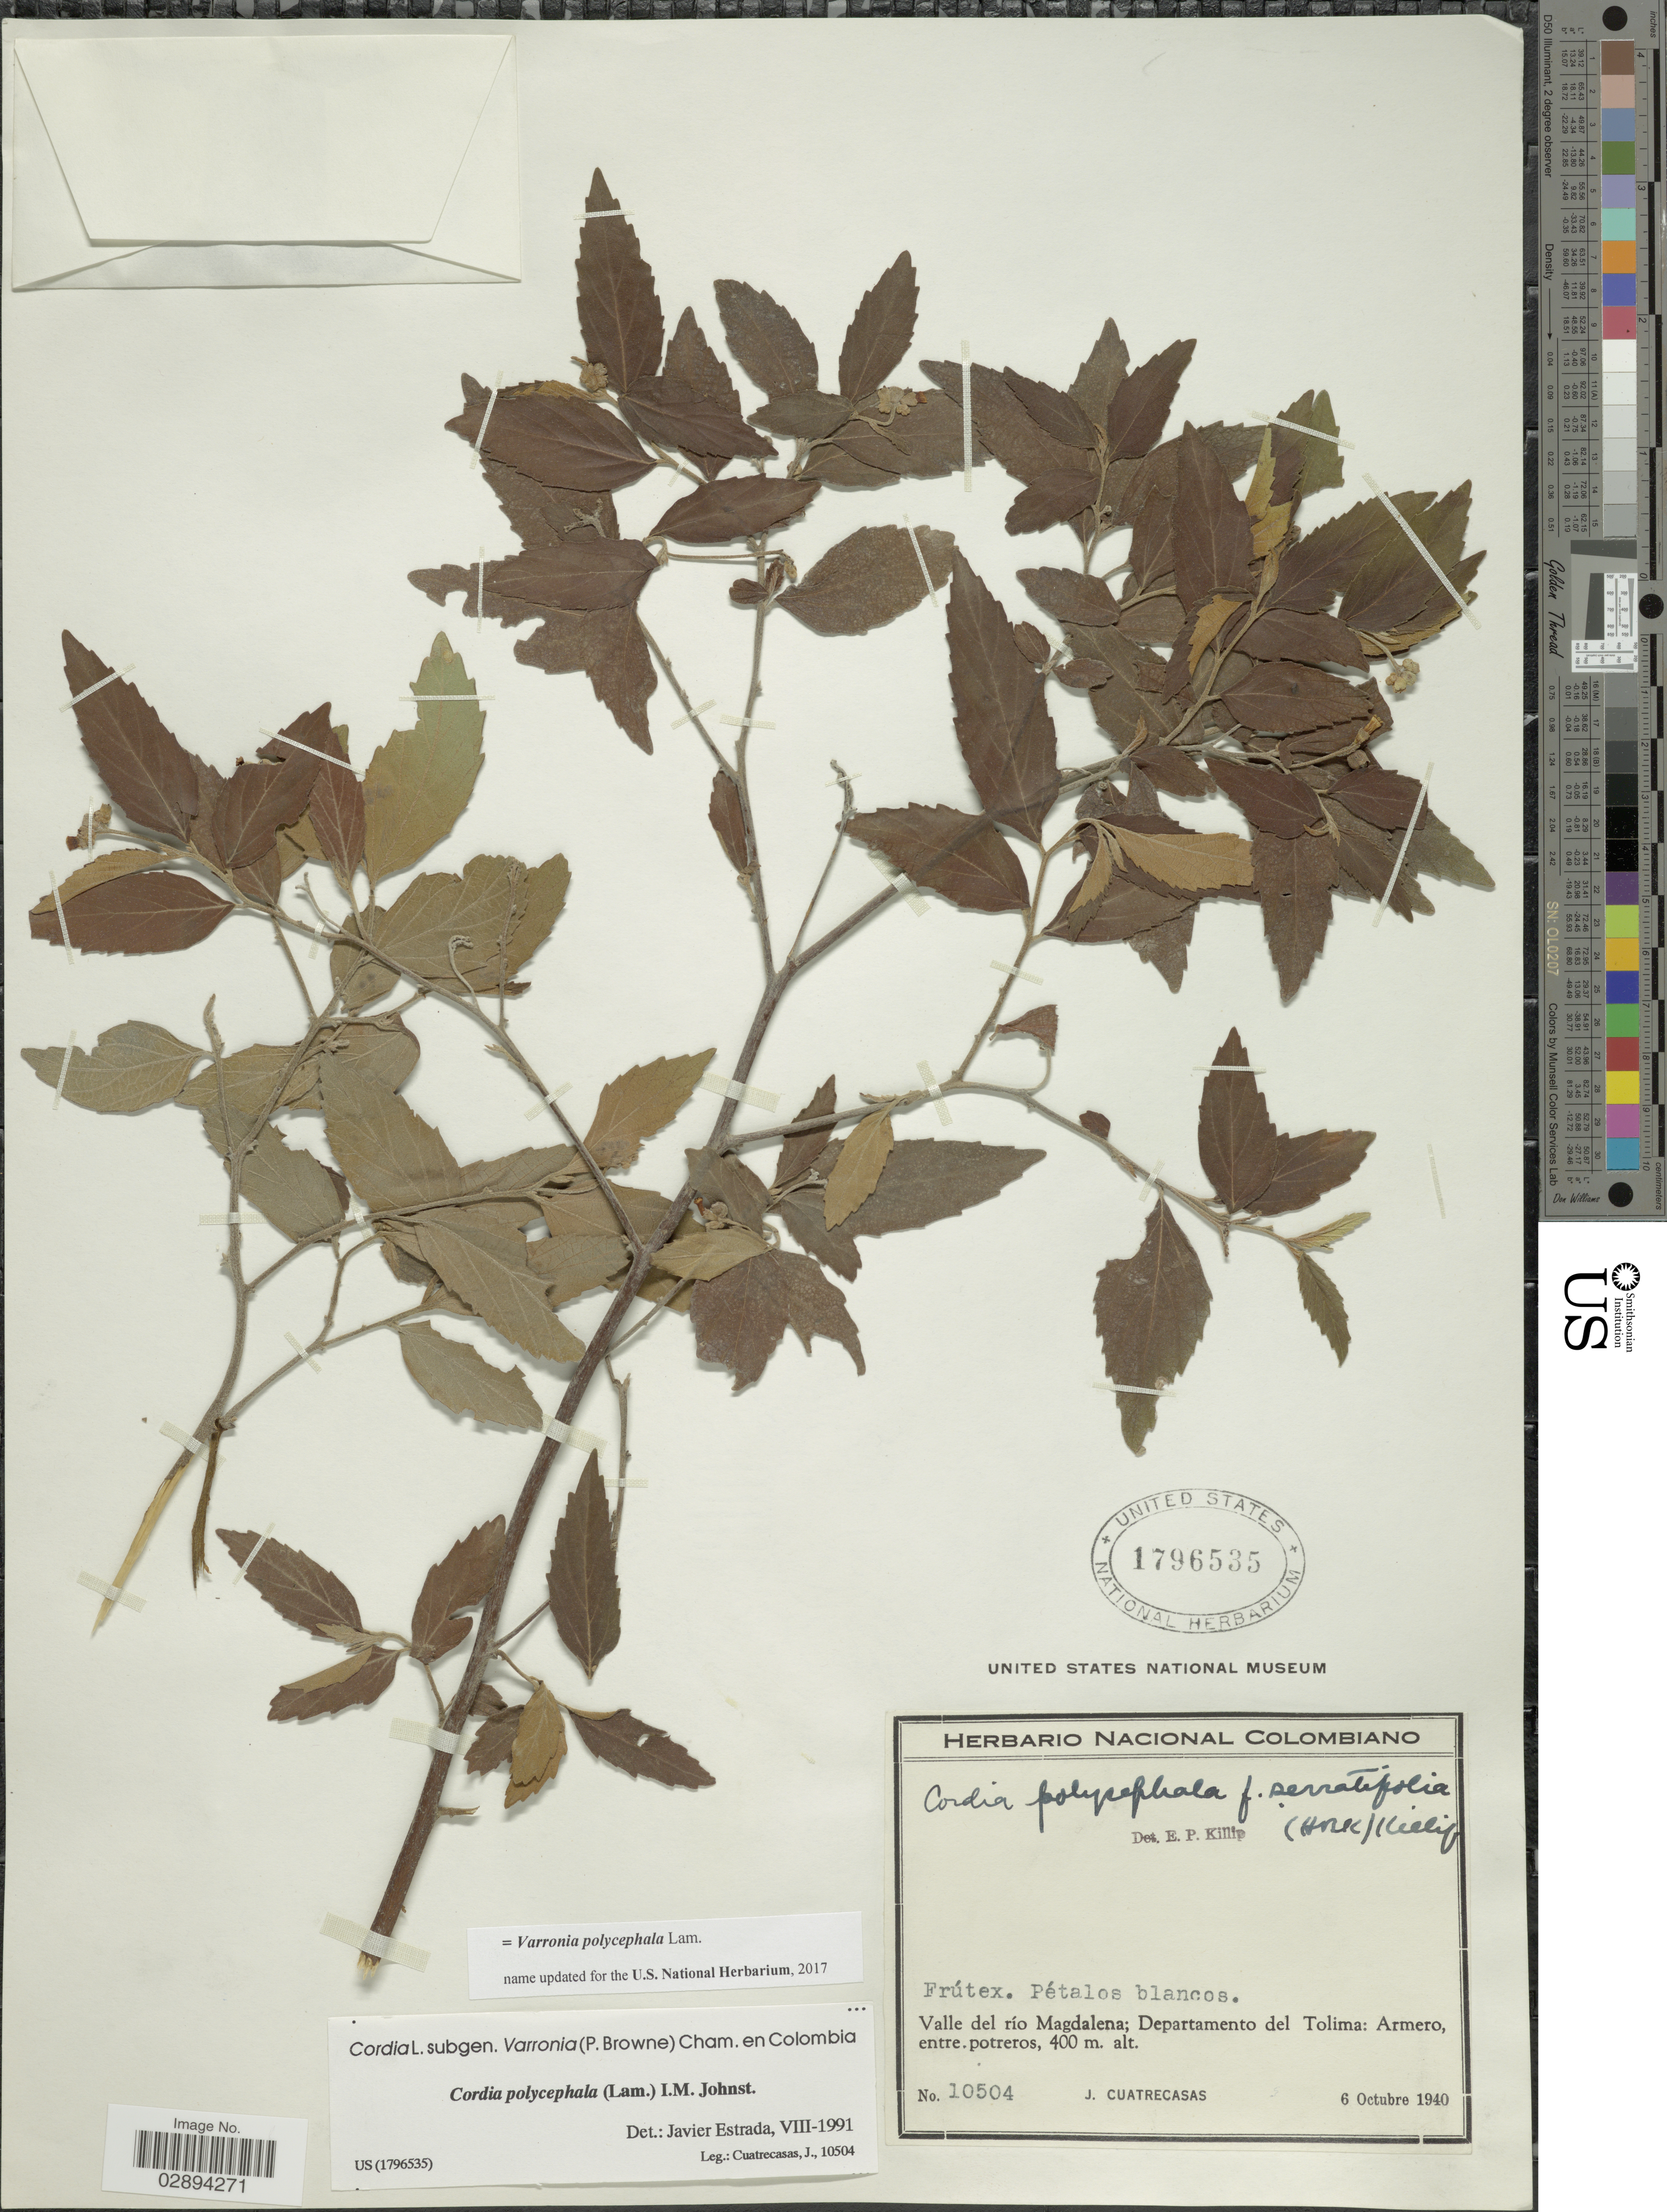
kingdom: Plantae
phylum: Tracheophyta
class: Magnoliopsida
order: Boraginales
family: Cordiaceae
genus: Varronia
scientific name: Varronia polycephala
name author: Lam.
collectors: J. Cuatrecasas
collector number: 10504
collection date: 1940-10-06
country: Colombia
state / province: Tolima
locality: Valle del río Magdalena, Departamento del Tolima, Armero entre potreros.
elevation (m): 400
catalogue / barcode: US 1796535